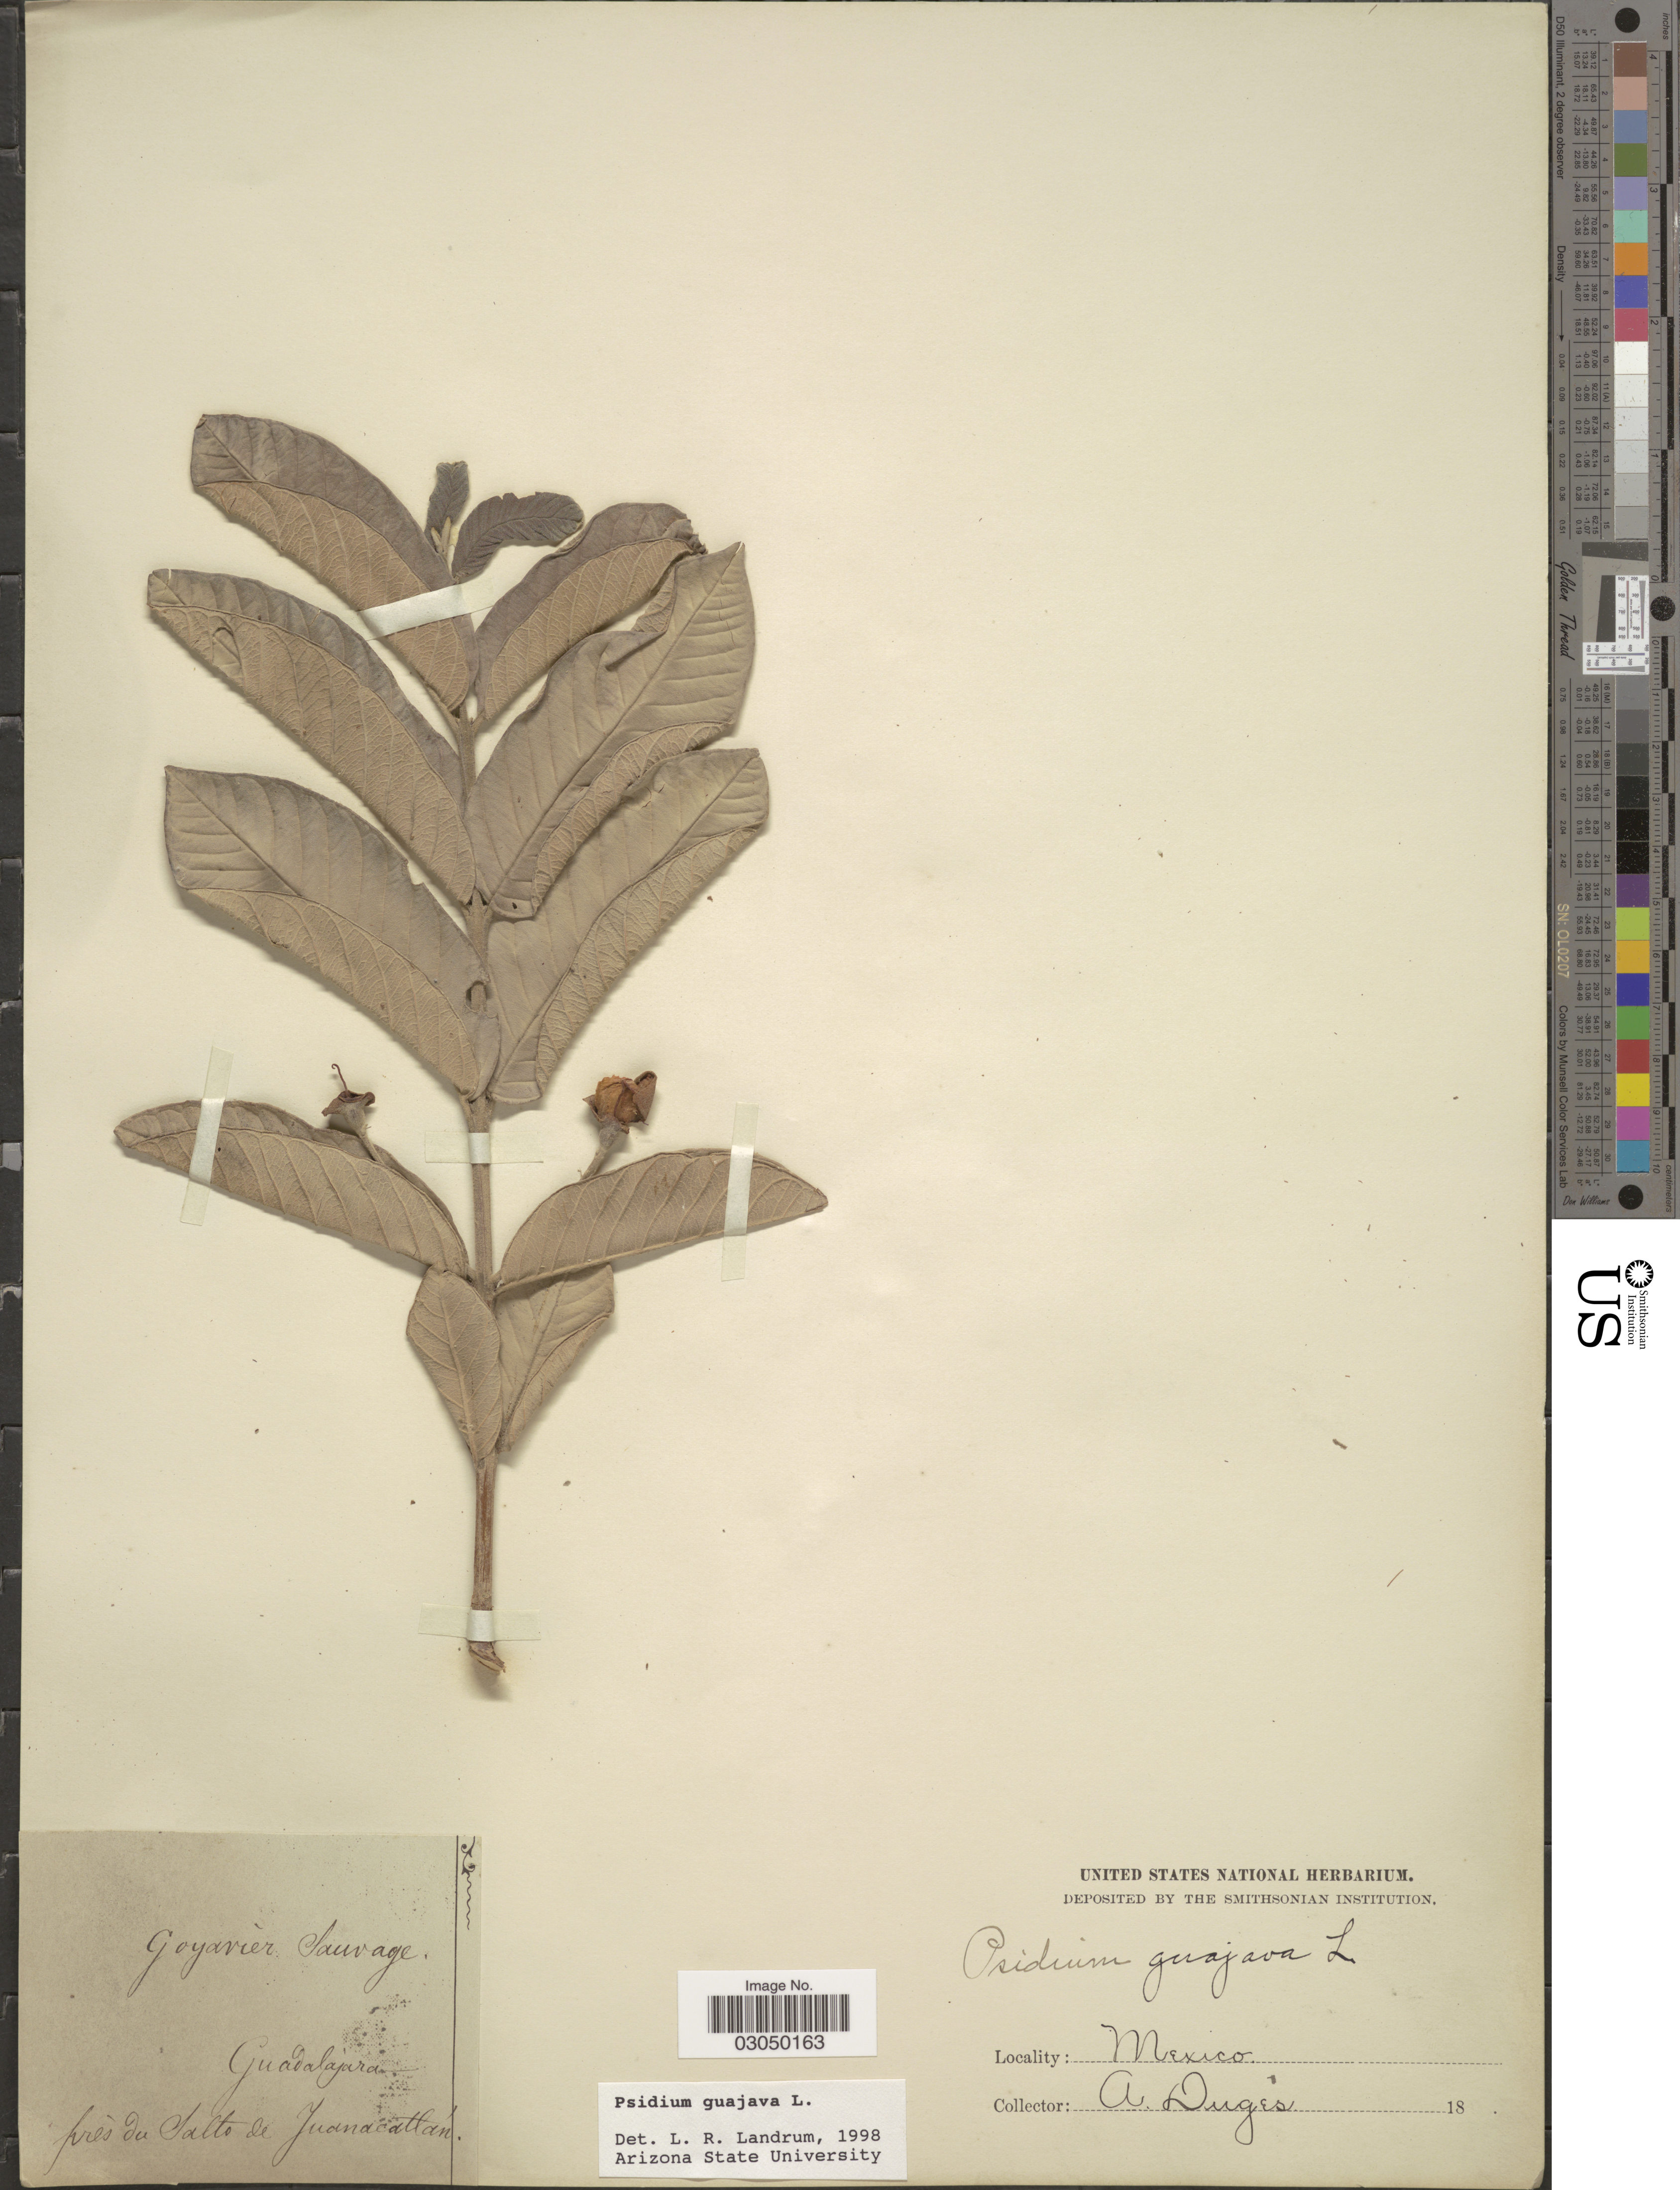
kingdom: Plantae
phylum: Tracheophyta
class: Magnoliopsida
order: Myrtales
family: Myrtaceae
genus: Psidium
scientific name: Psidium guajava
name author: L.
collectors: A. Duges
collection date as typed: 18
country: Mexico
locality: Guadalajara. Près du Salto de Juanacatlán.